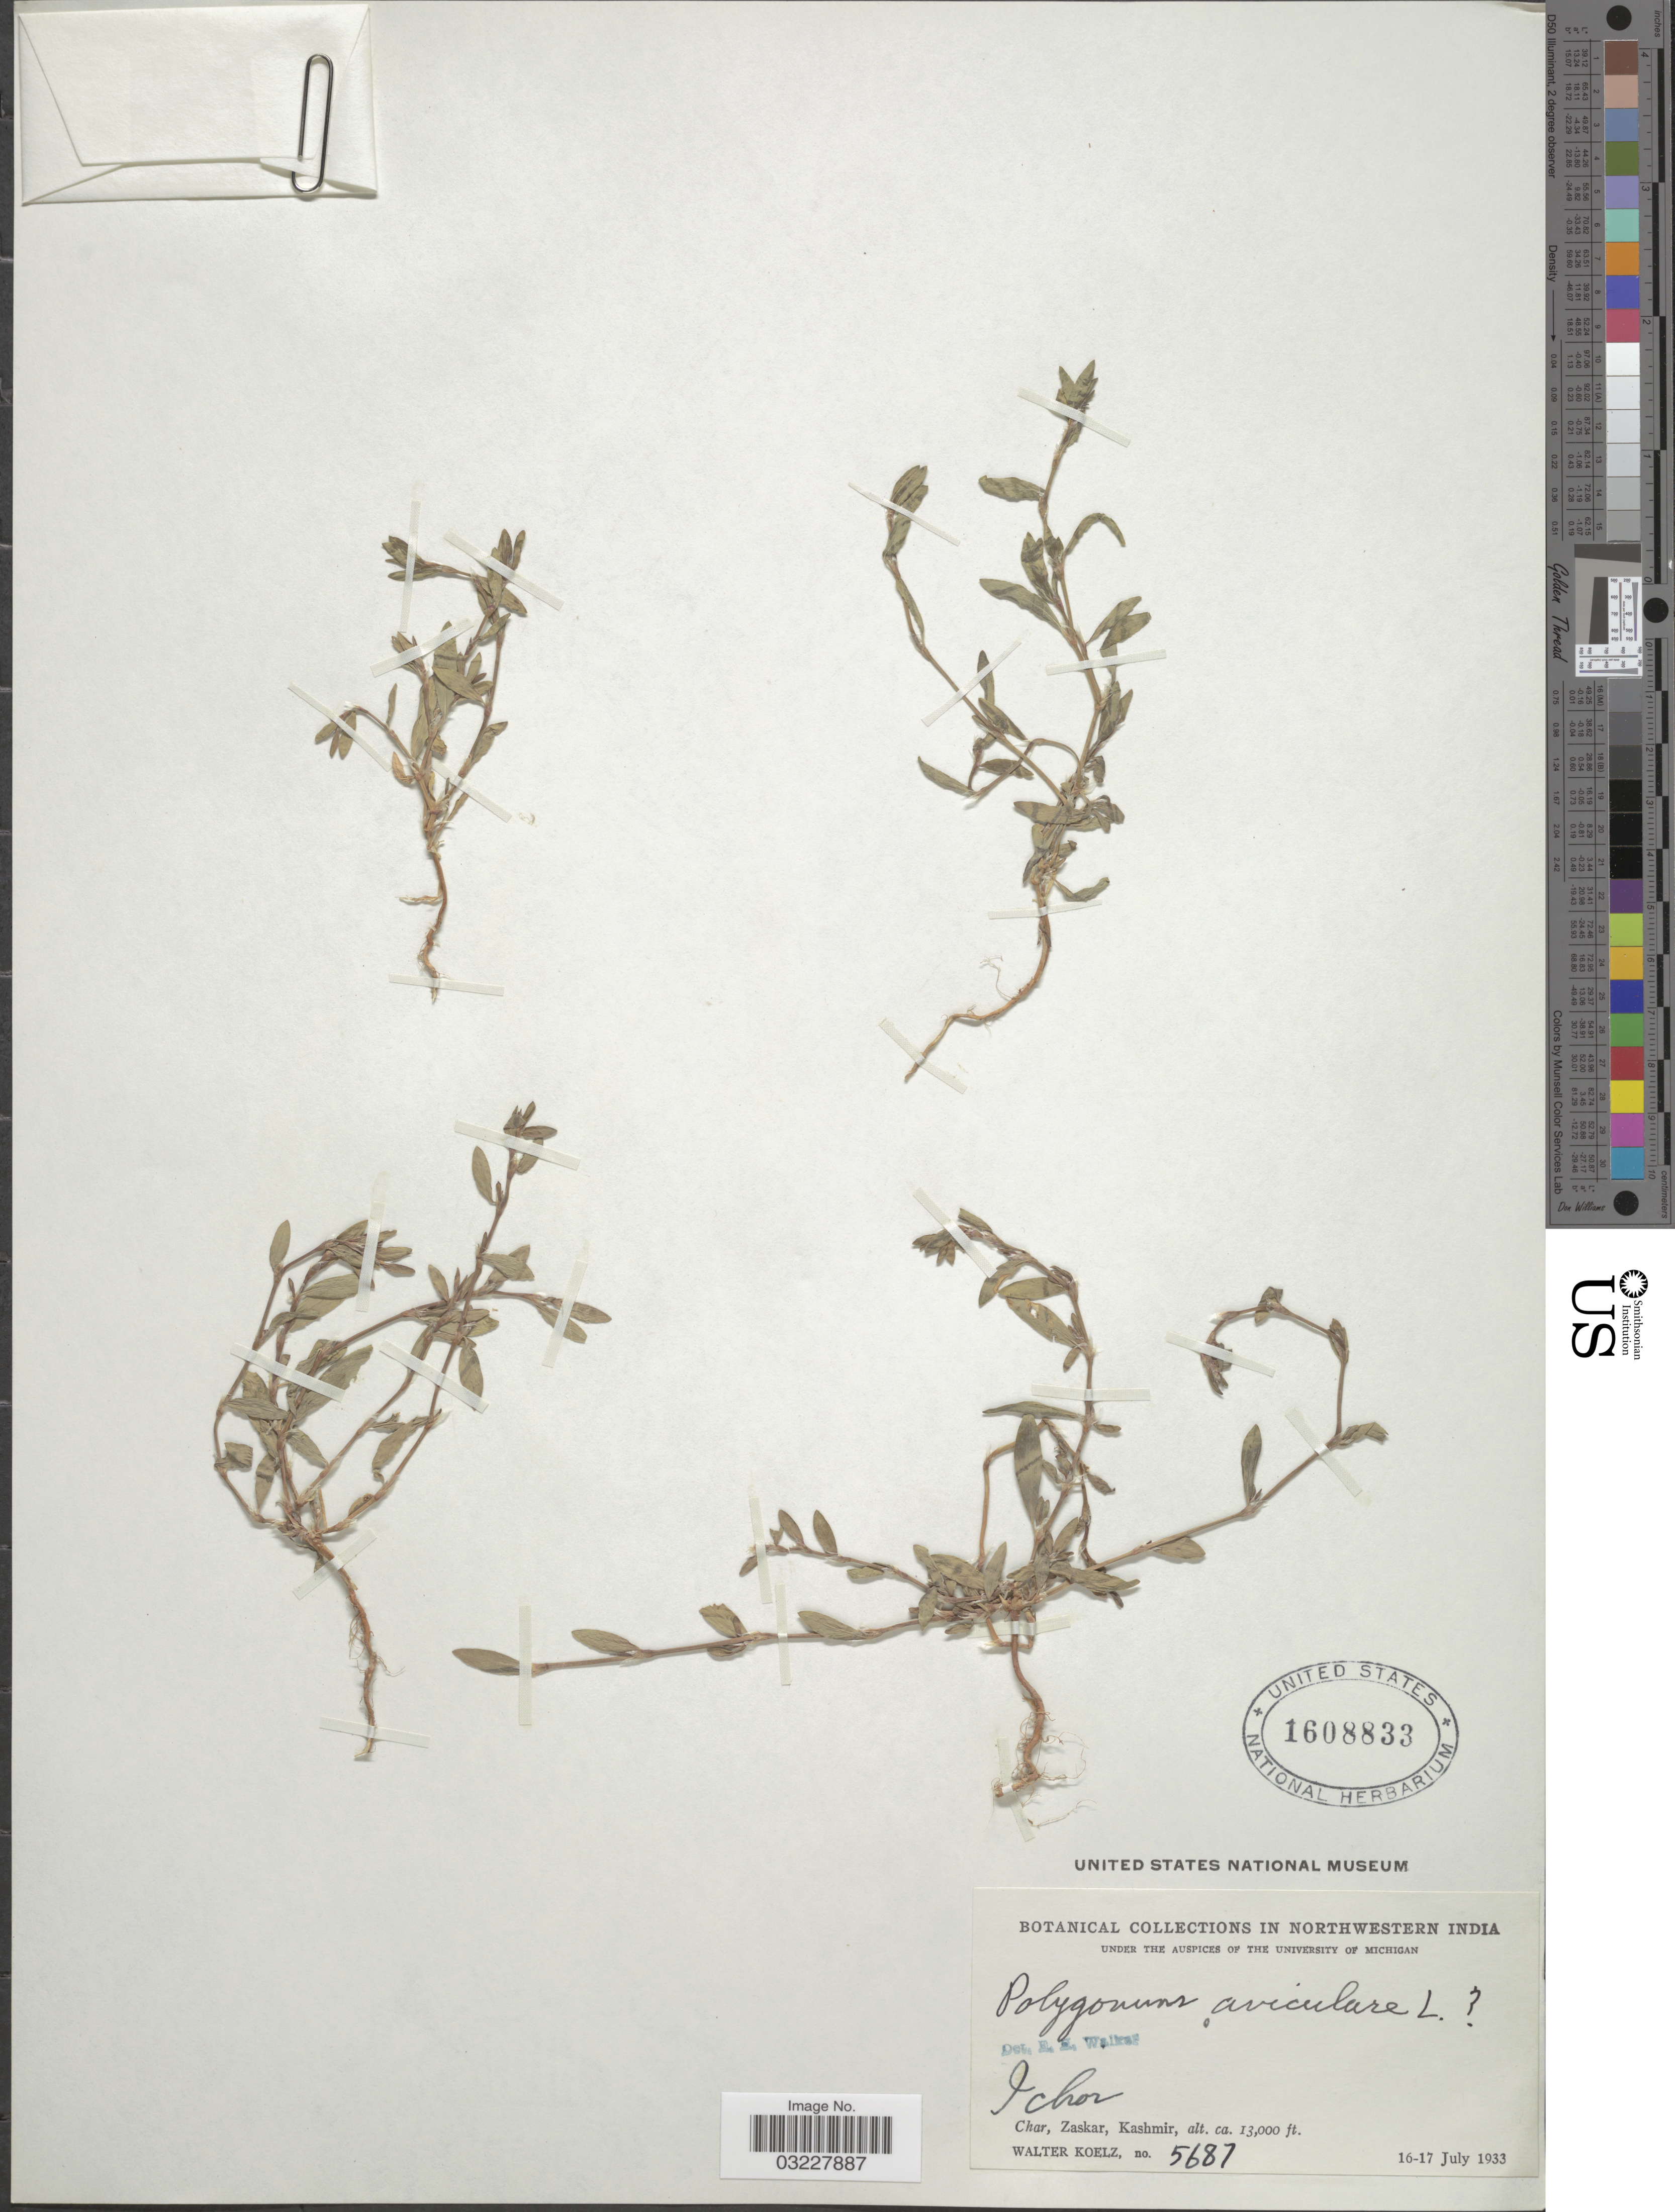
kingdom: Plantae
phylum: Tracheophyta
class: Magnoliopsida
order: Caryophyllales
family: Polygonaceae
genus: Polygonum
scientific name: Polygonum aviculare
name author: L.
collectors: W. N. Koelz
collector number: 5687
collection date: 1933-07-16/1933-07-17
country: India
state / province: Jammu and Kashmir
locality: Northwestern India. Char, Zaskar, Kashmir.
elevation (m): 3962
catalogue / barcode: US 1608833